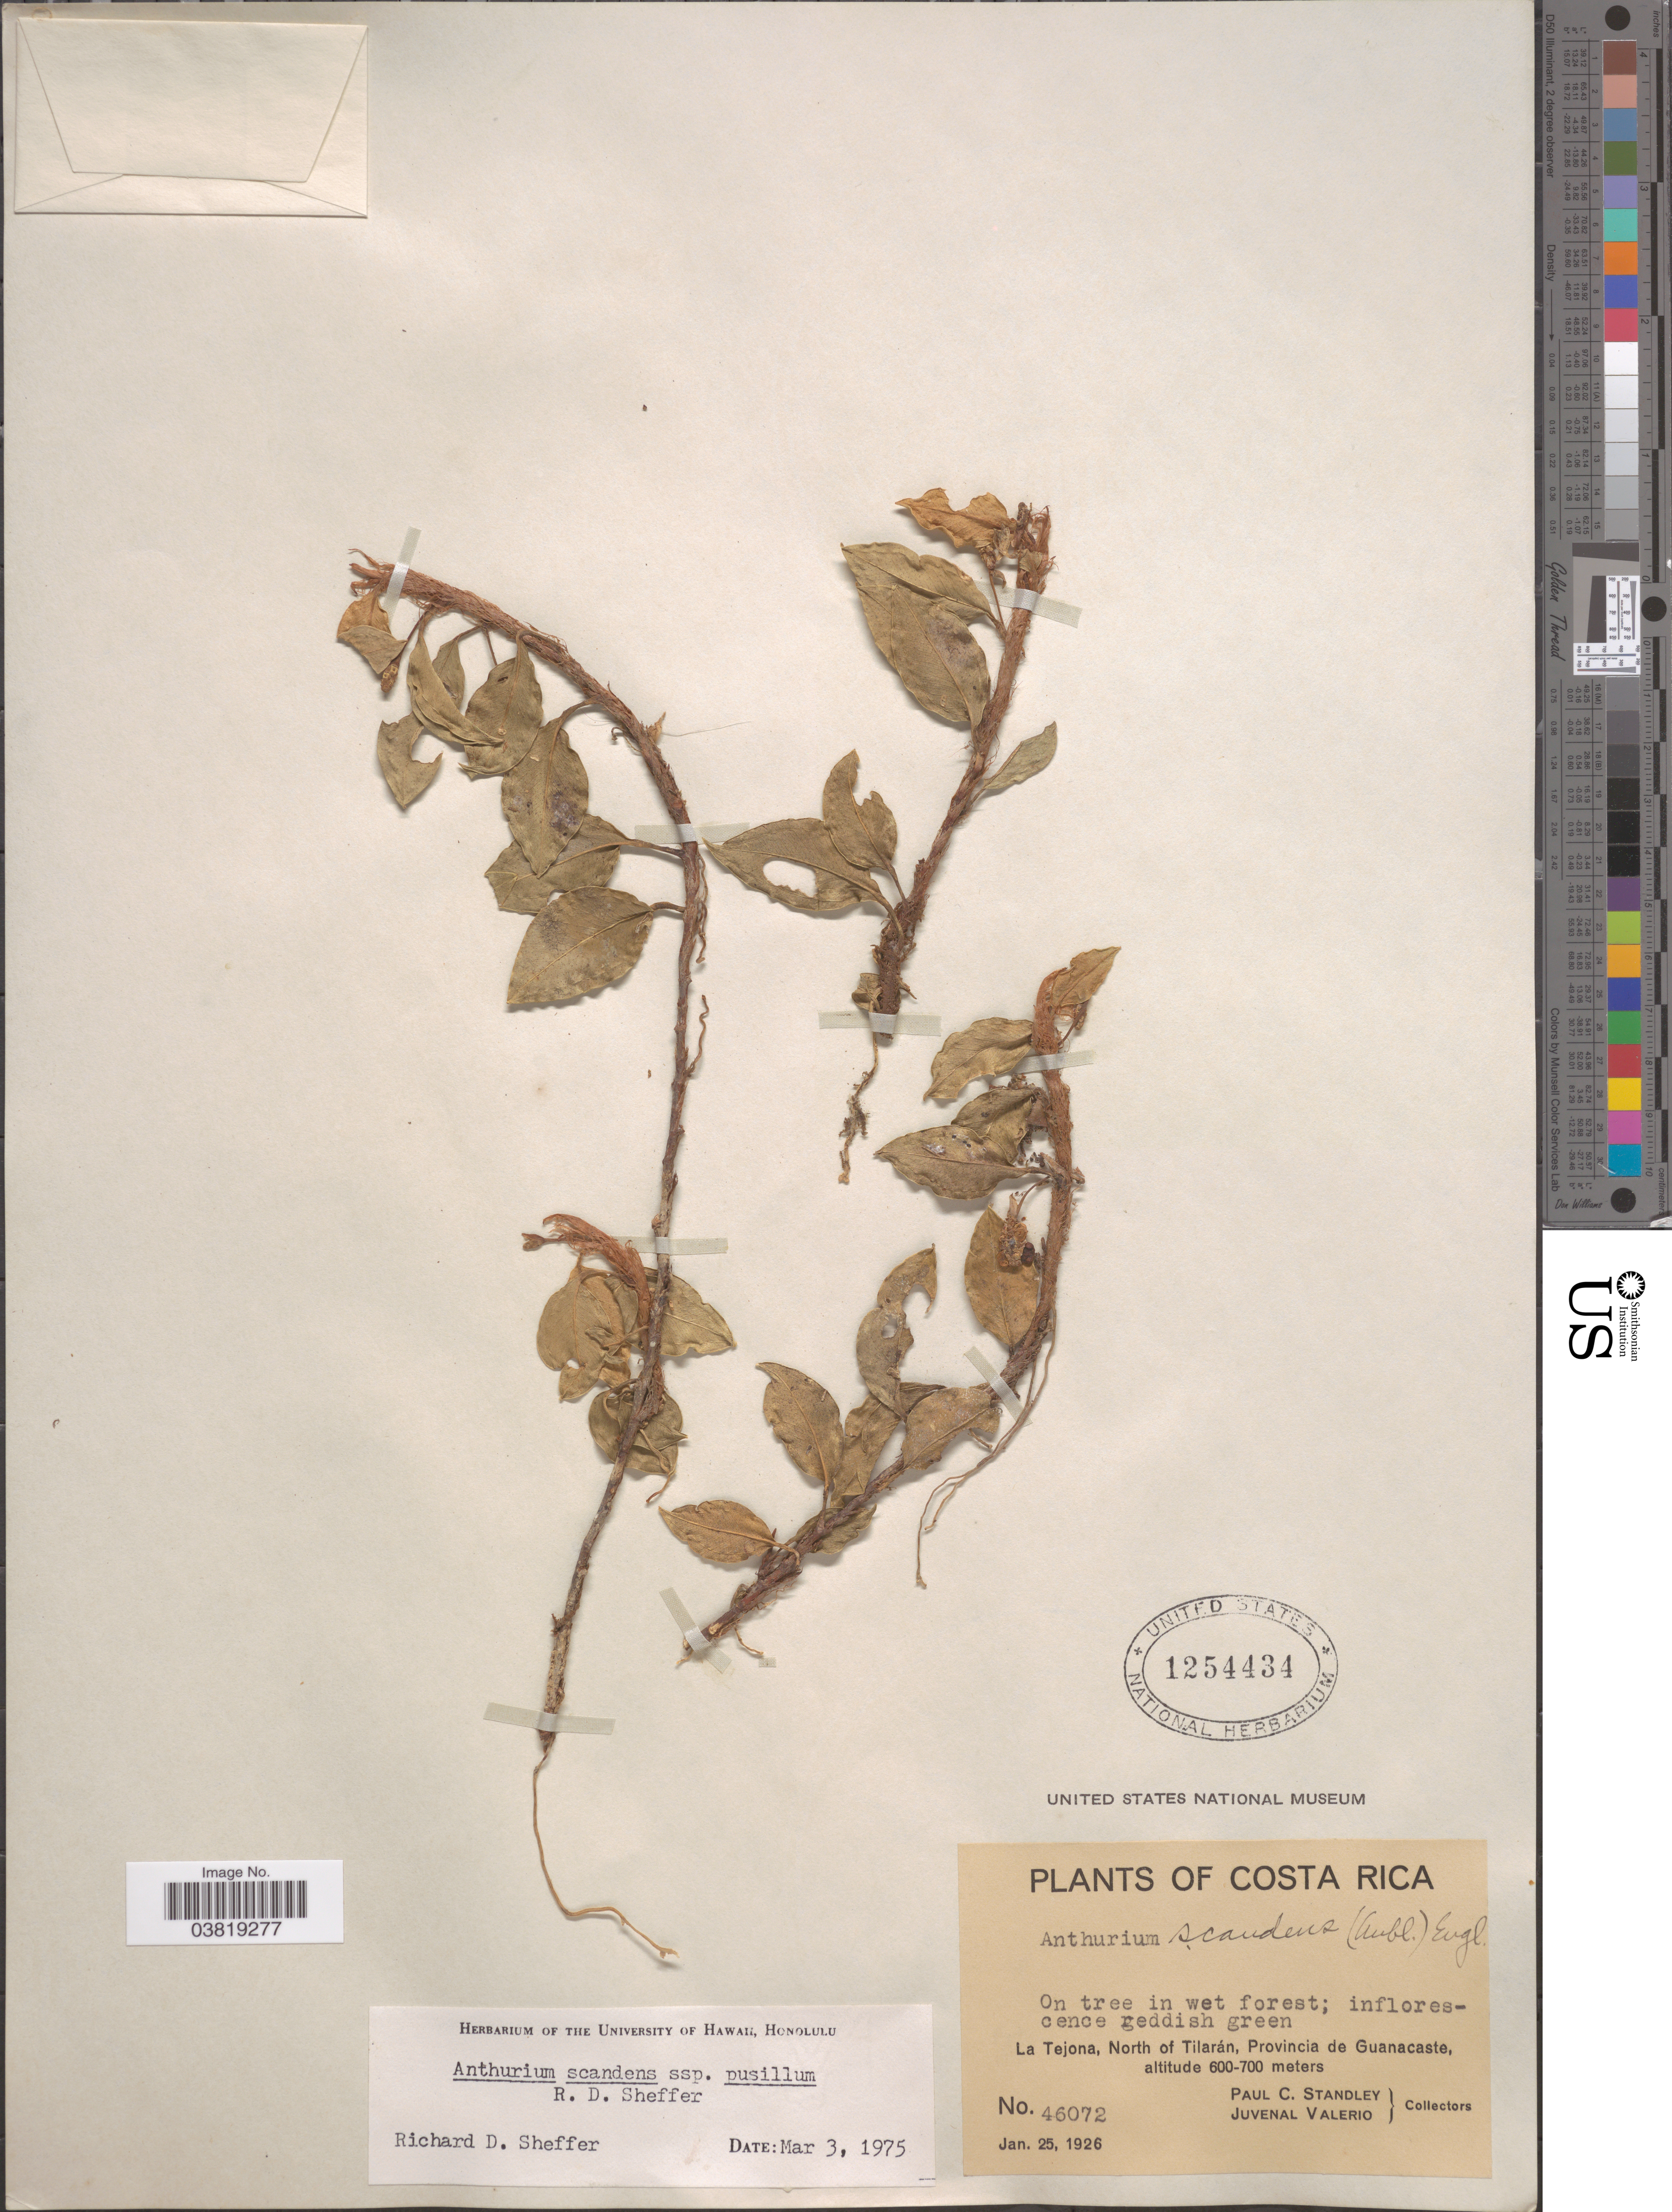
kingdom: Plantae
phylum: Tracheophyta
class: Liliopsida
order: Alismatales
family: Araceae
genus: Anthurium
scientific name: Anthurium scandens subsp. pusillum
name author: Sheffer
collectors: P. C. Standley & J. Valerio R.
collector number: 46072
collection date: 1926-01-25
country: Costa Rica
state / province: Guanacaste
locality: La Tejona, North of Tilarán.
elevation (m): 600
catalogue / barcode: US 1254434